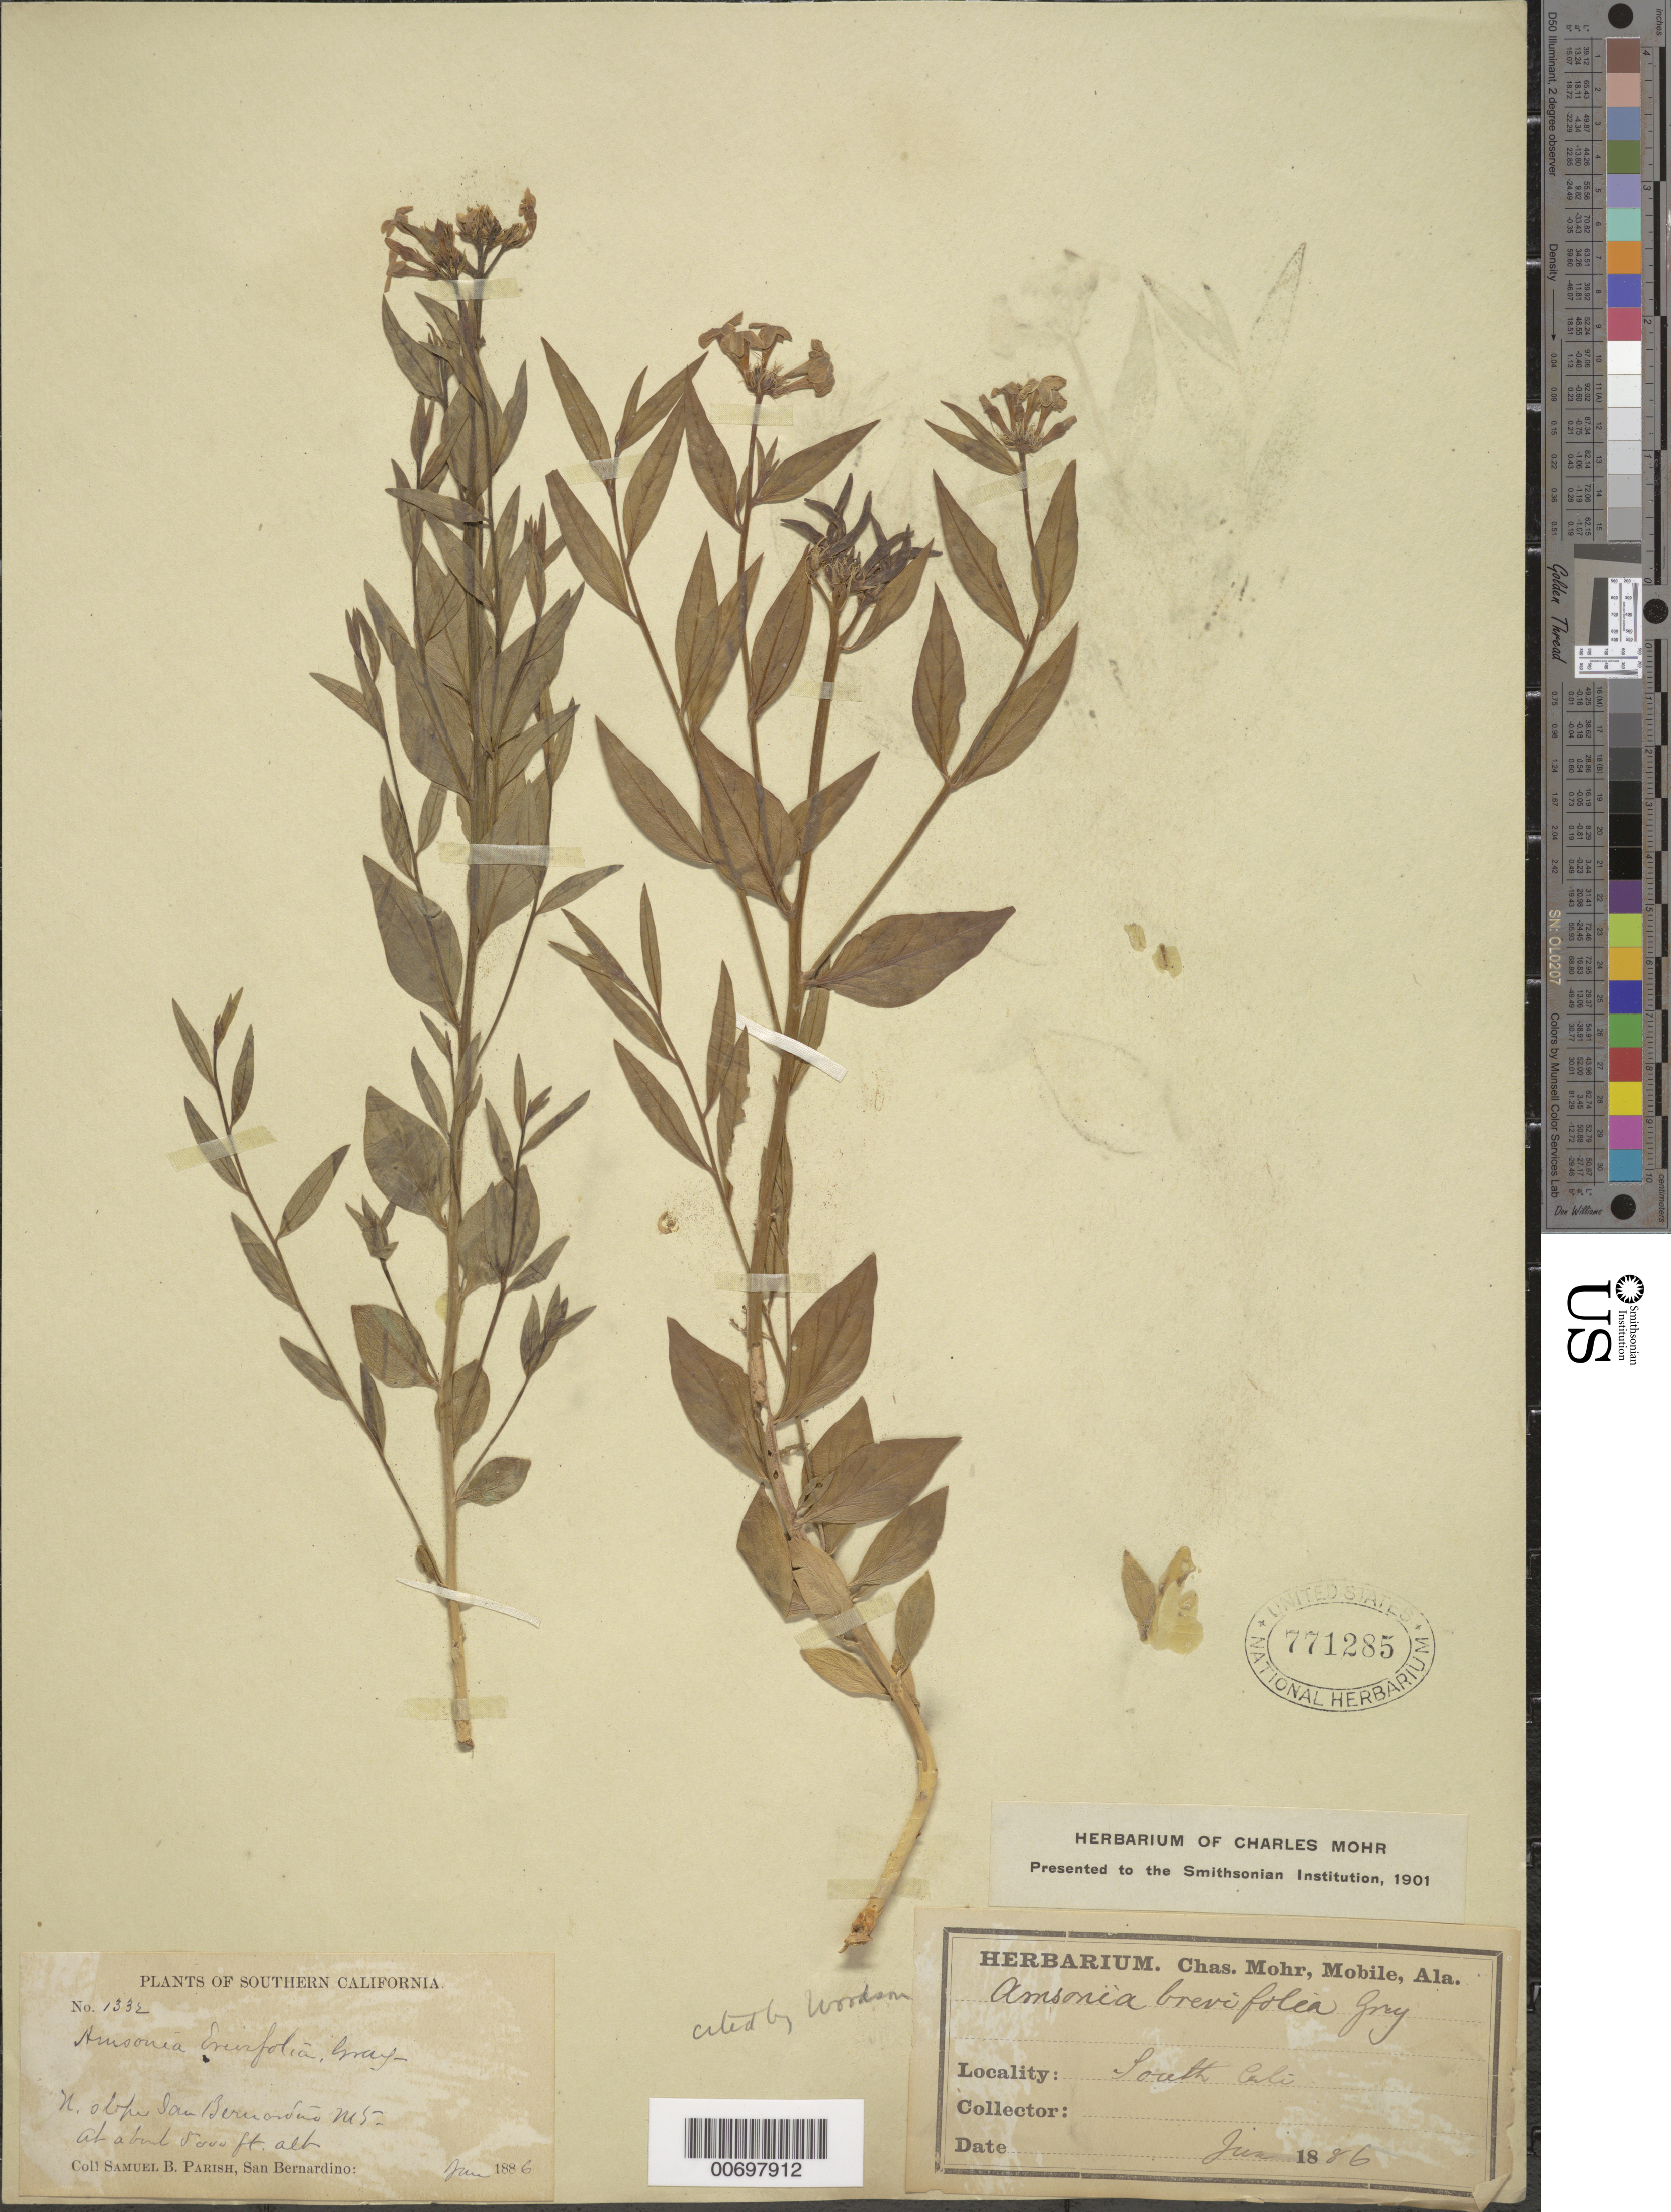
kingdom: Plantae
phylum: Tracheophyta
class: Magnoliopsida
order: Gentianales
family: Apocynaceae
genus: Amsonia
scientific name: Amsonia brevifolia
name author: A. Gray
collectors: S. B. Parish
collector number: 1332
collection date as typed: Jun 1886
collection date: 1886-06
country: United States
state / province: California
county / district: San Bernardino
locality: N. slope San Bernardino Mts.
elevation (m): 1524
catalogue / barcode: US 771285